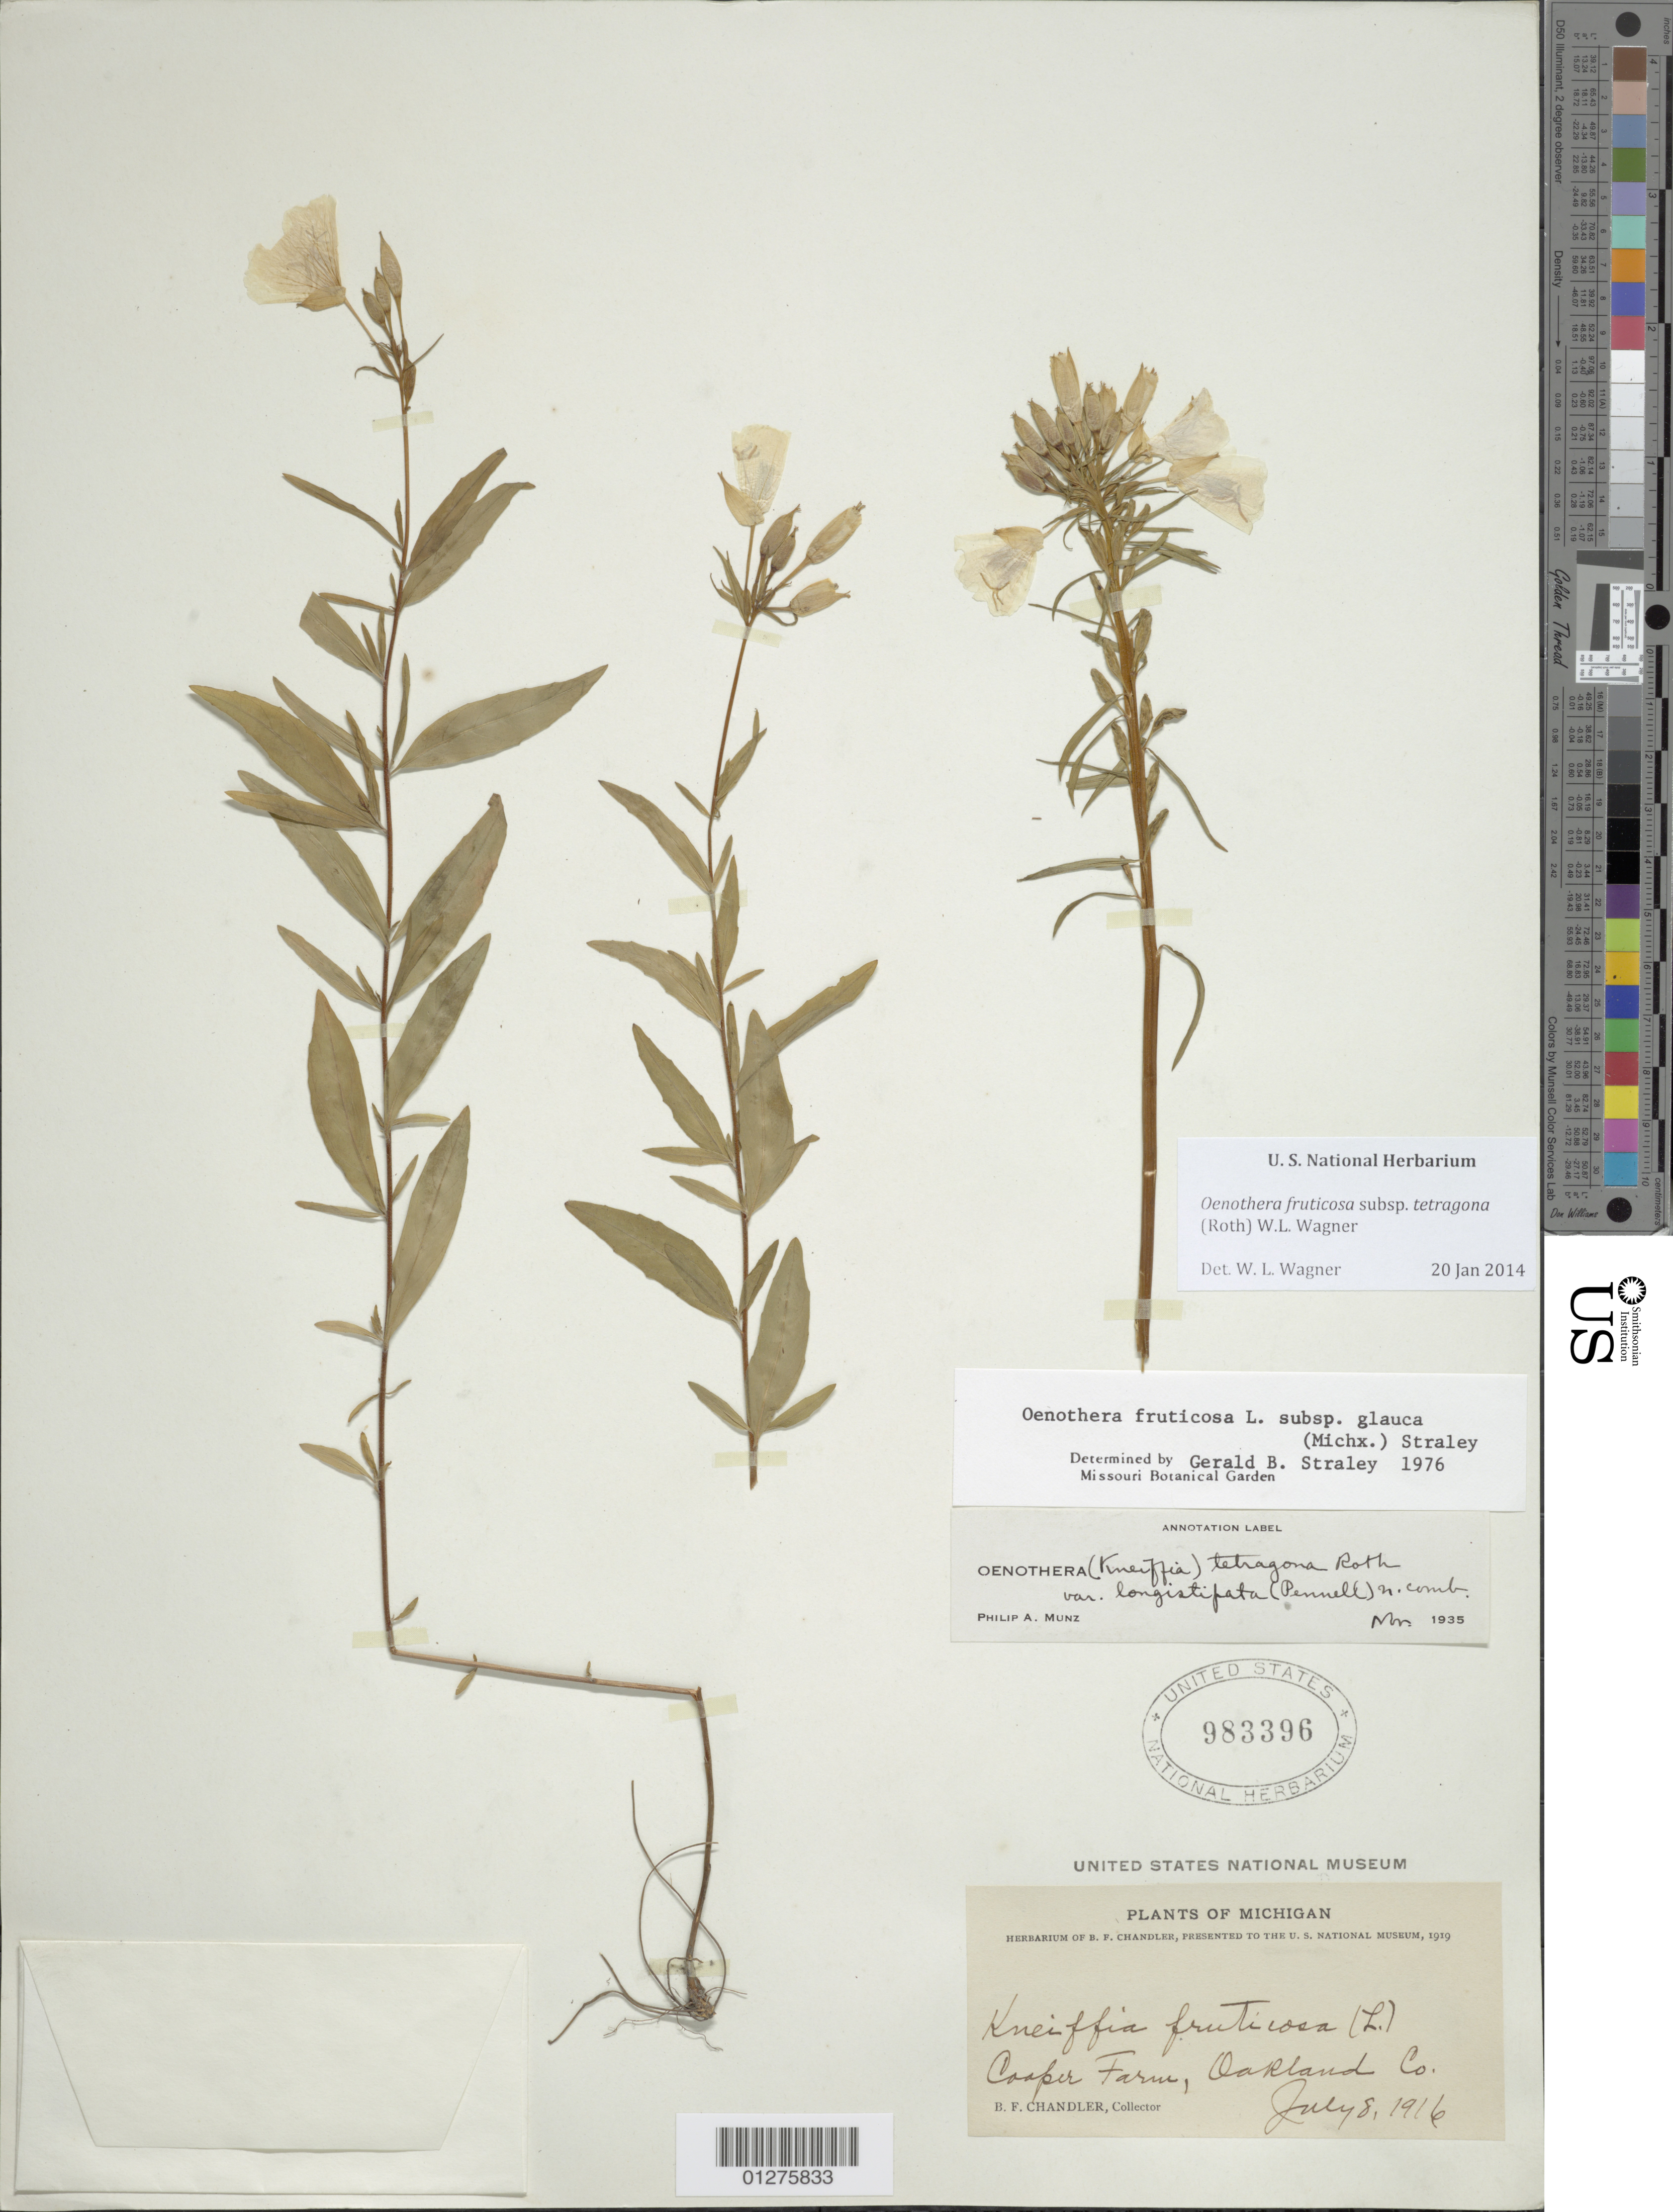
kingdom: Plantae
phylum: Tracheophyta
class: Magnoliopsida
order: Myrtales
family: Onagraceae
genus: Oenothera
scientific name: Oenothera fruticosa subsp. tetragona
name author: (Roth) W.L. Wagner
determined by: Wagner, W. L., (BOT), Smithsonian Institution - National Museum of Natural History (UNITED STATES)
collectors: B. F. Chandler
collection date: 1916-07-08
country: United States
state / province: Michigan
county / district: Oakland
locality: Cooper Farm.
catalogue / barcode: US 983396